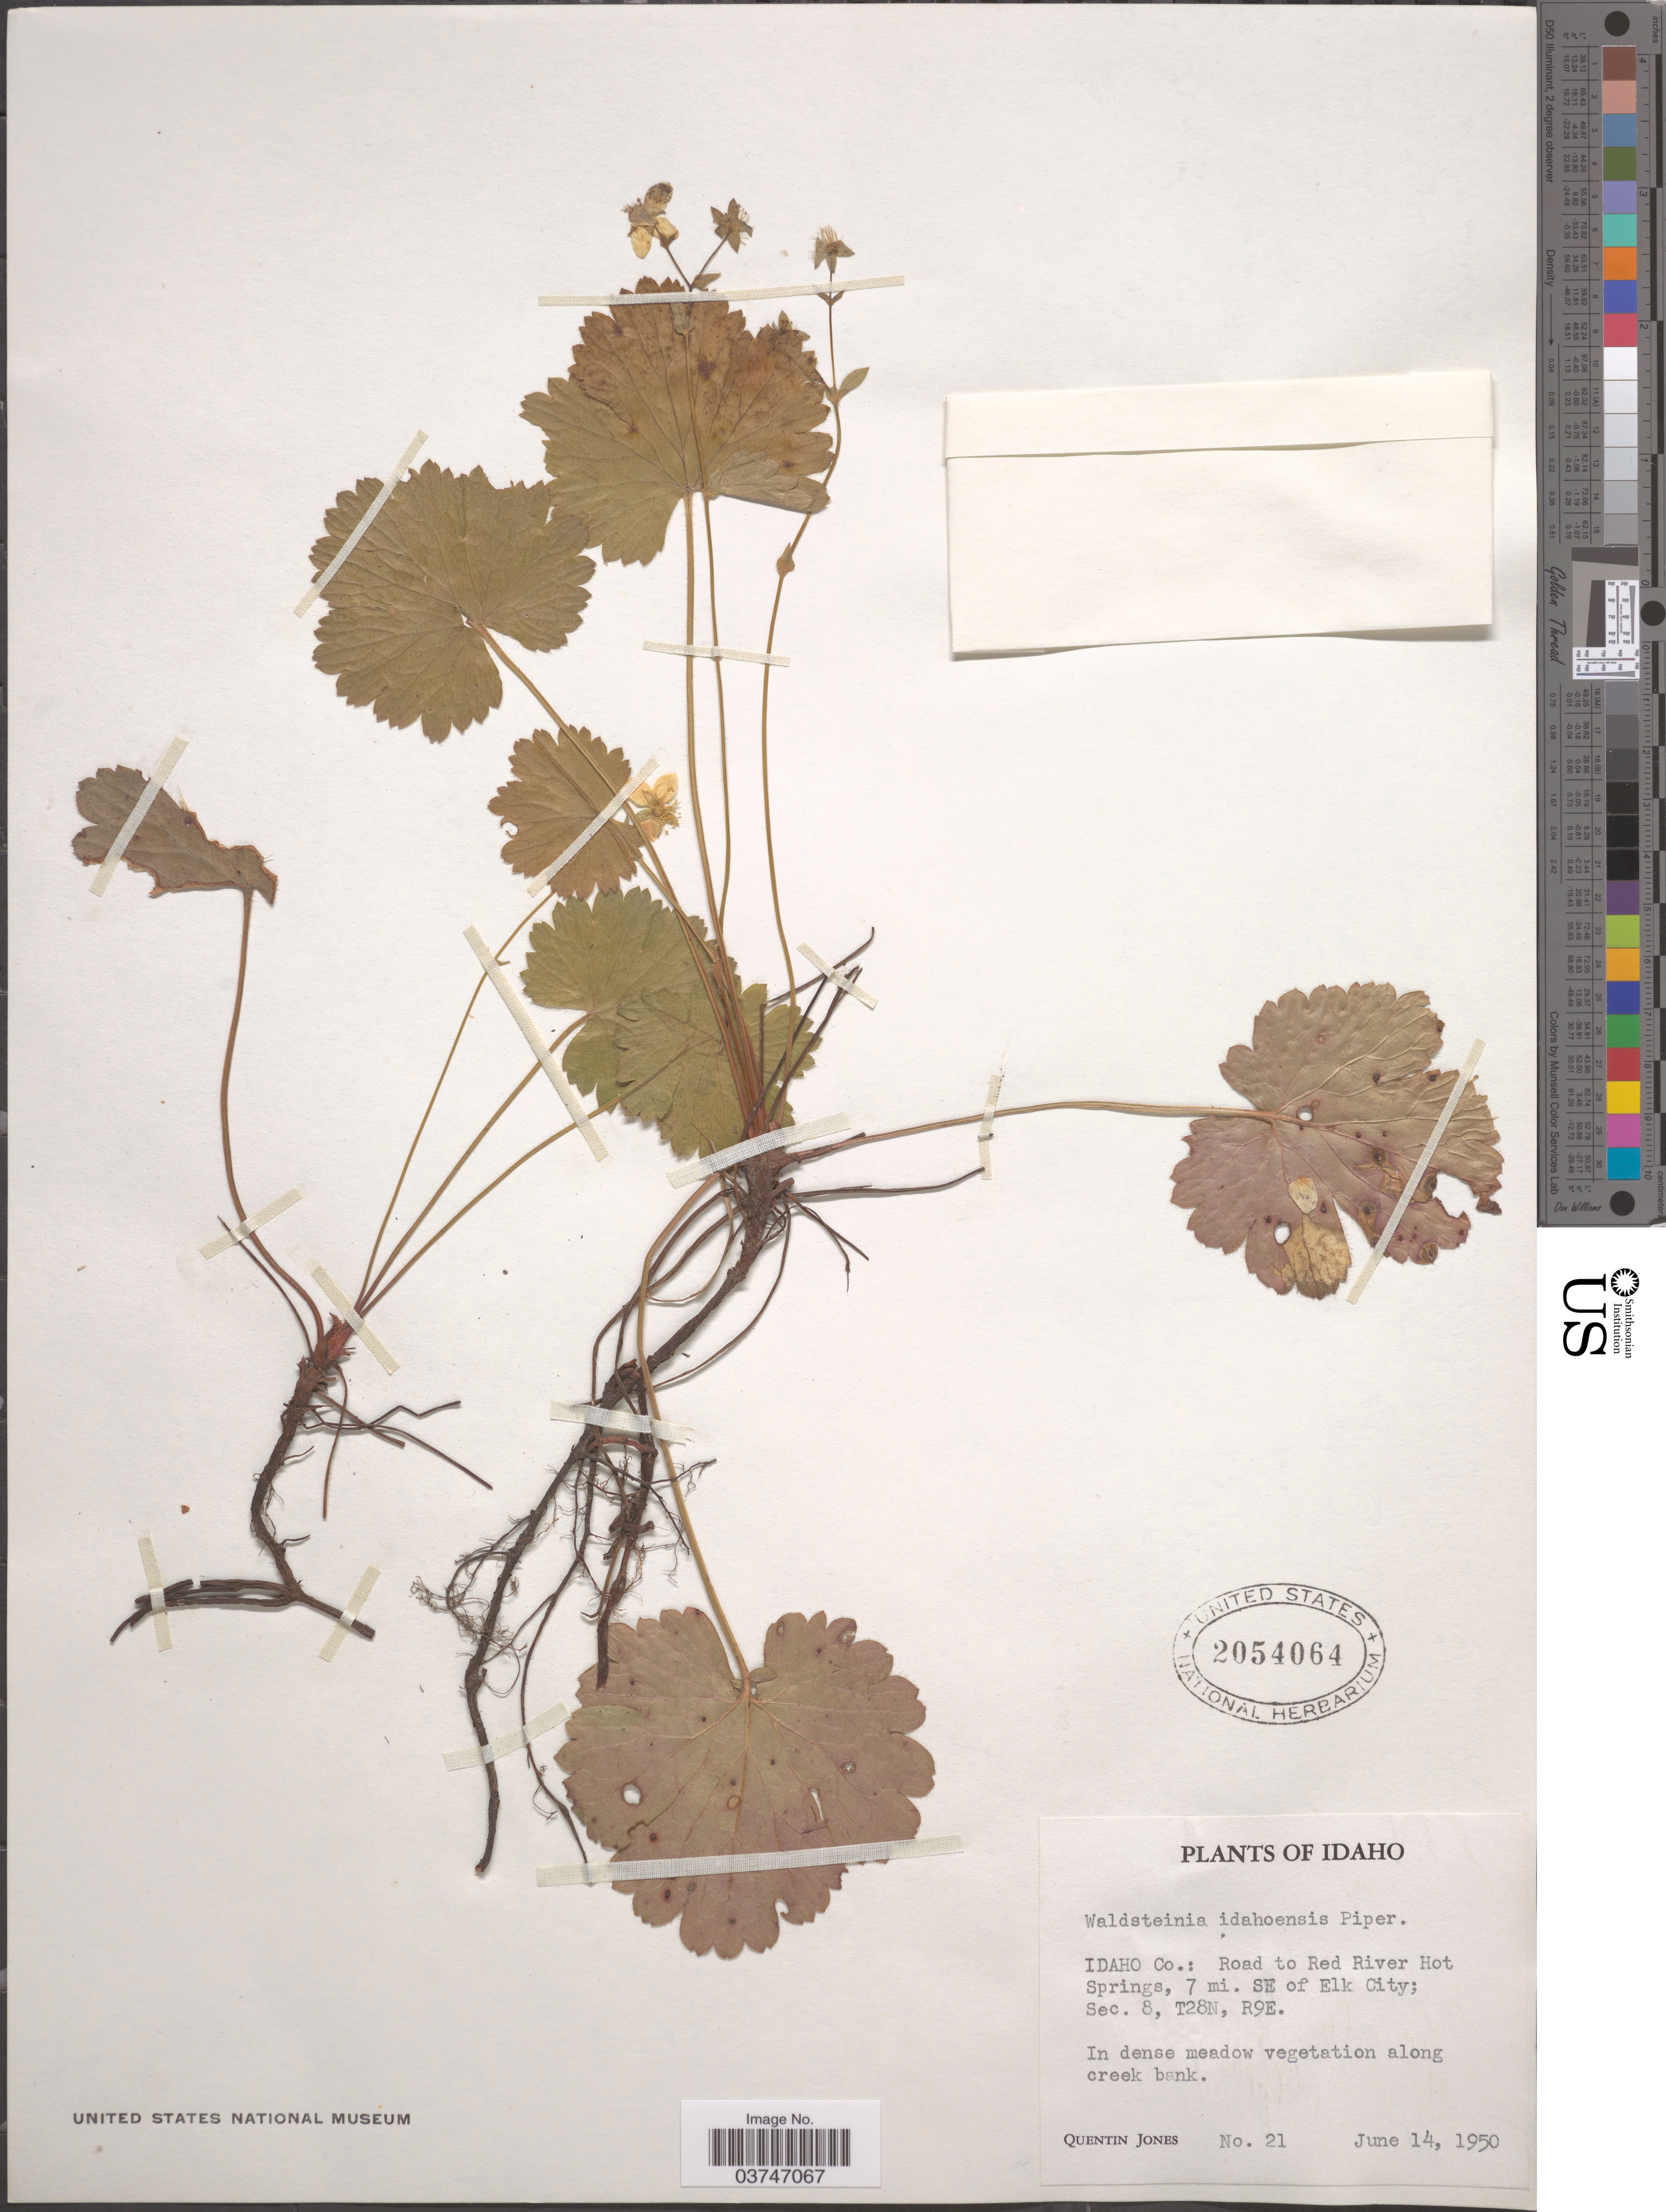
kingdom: Plantae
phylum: Tracheophyta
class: Magnoliopsida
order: Rosales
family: Rosaceae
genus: Waldsteinia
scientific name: Waldsteinia idahoensis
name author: Piper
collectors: Q. Jones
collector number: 21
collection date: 1950-06-14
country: United States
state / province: Idaho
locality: Idaho Co.: Road to Red River Hot Springs, 7 mi. SE of Elk City; Sec. 8, T28N, R9E.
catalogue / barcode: US 2054064